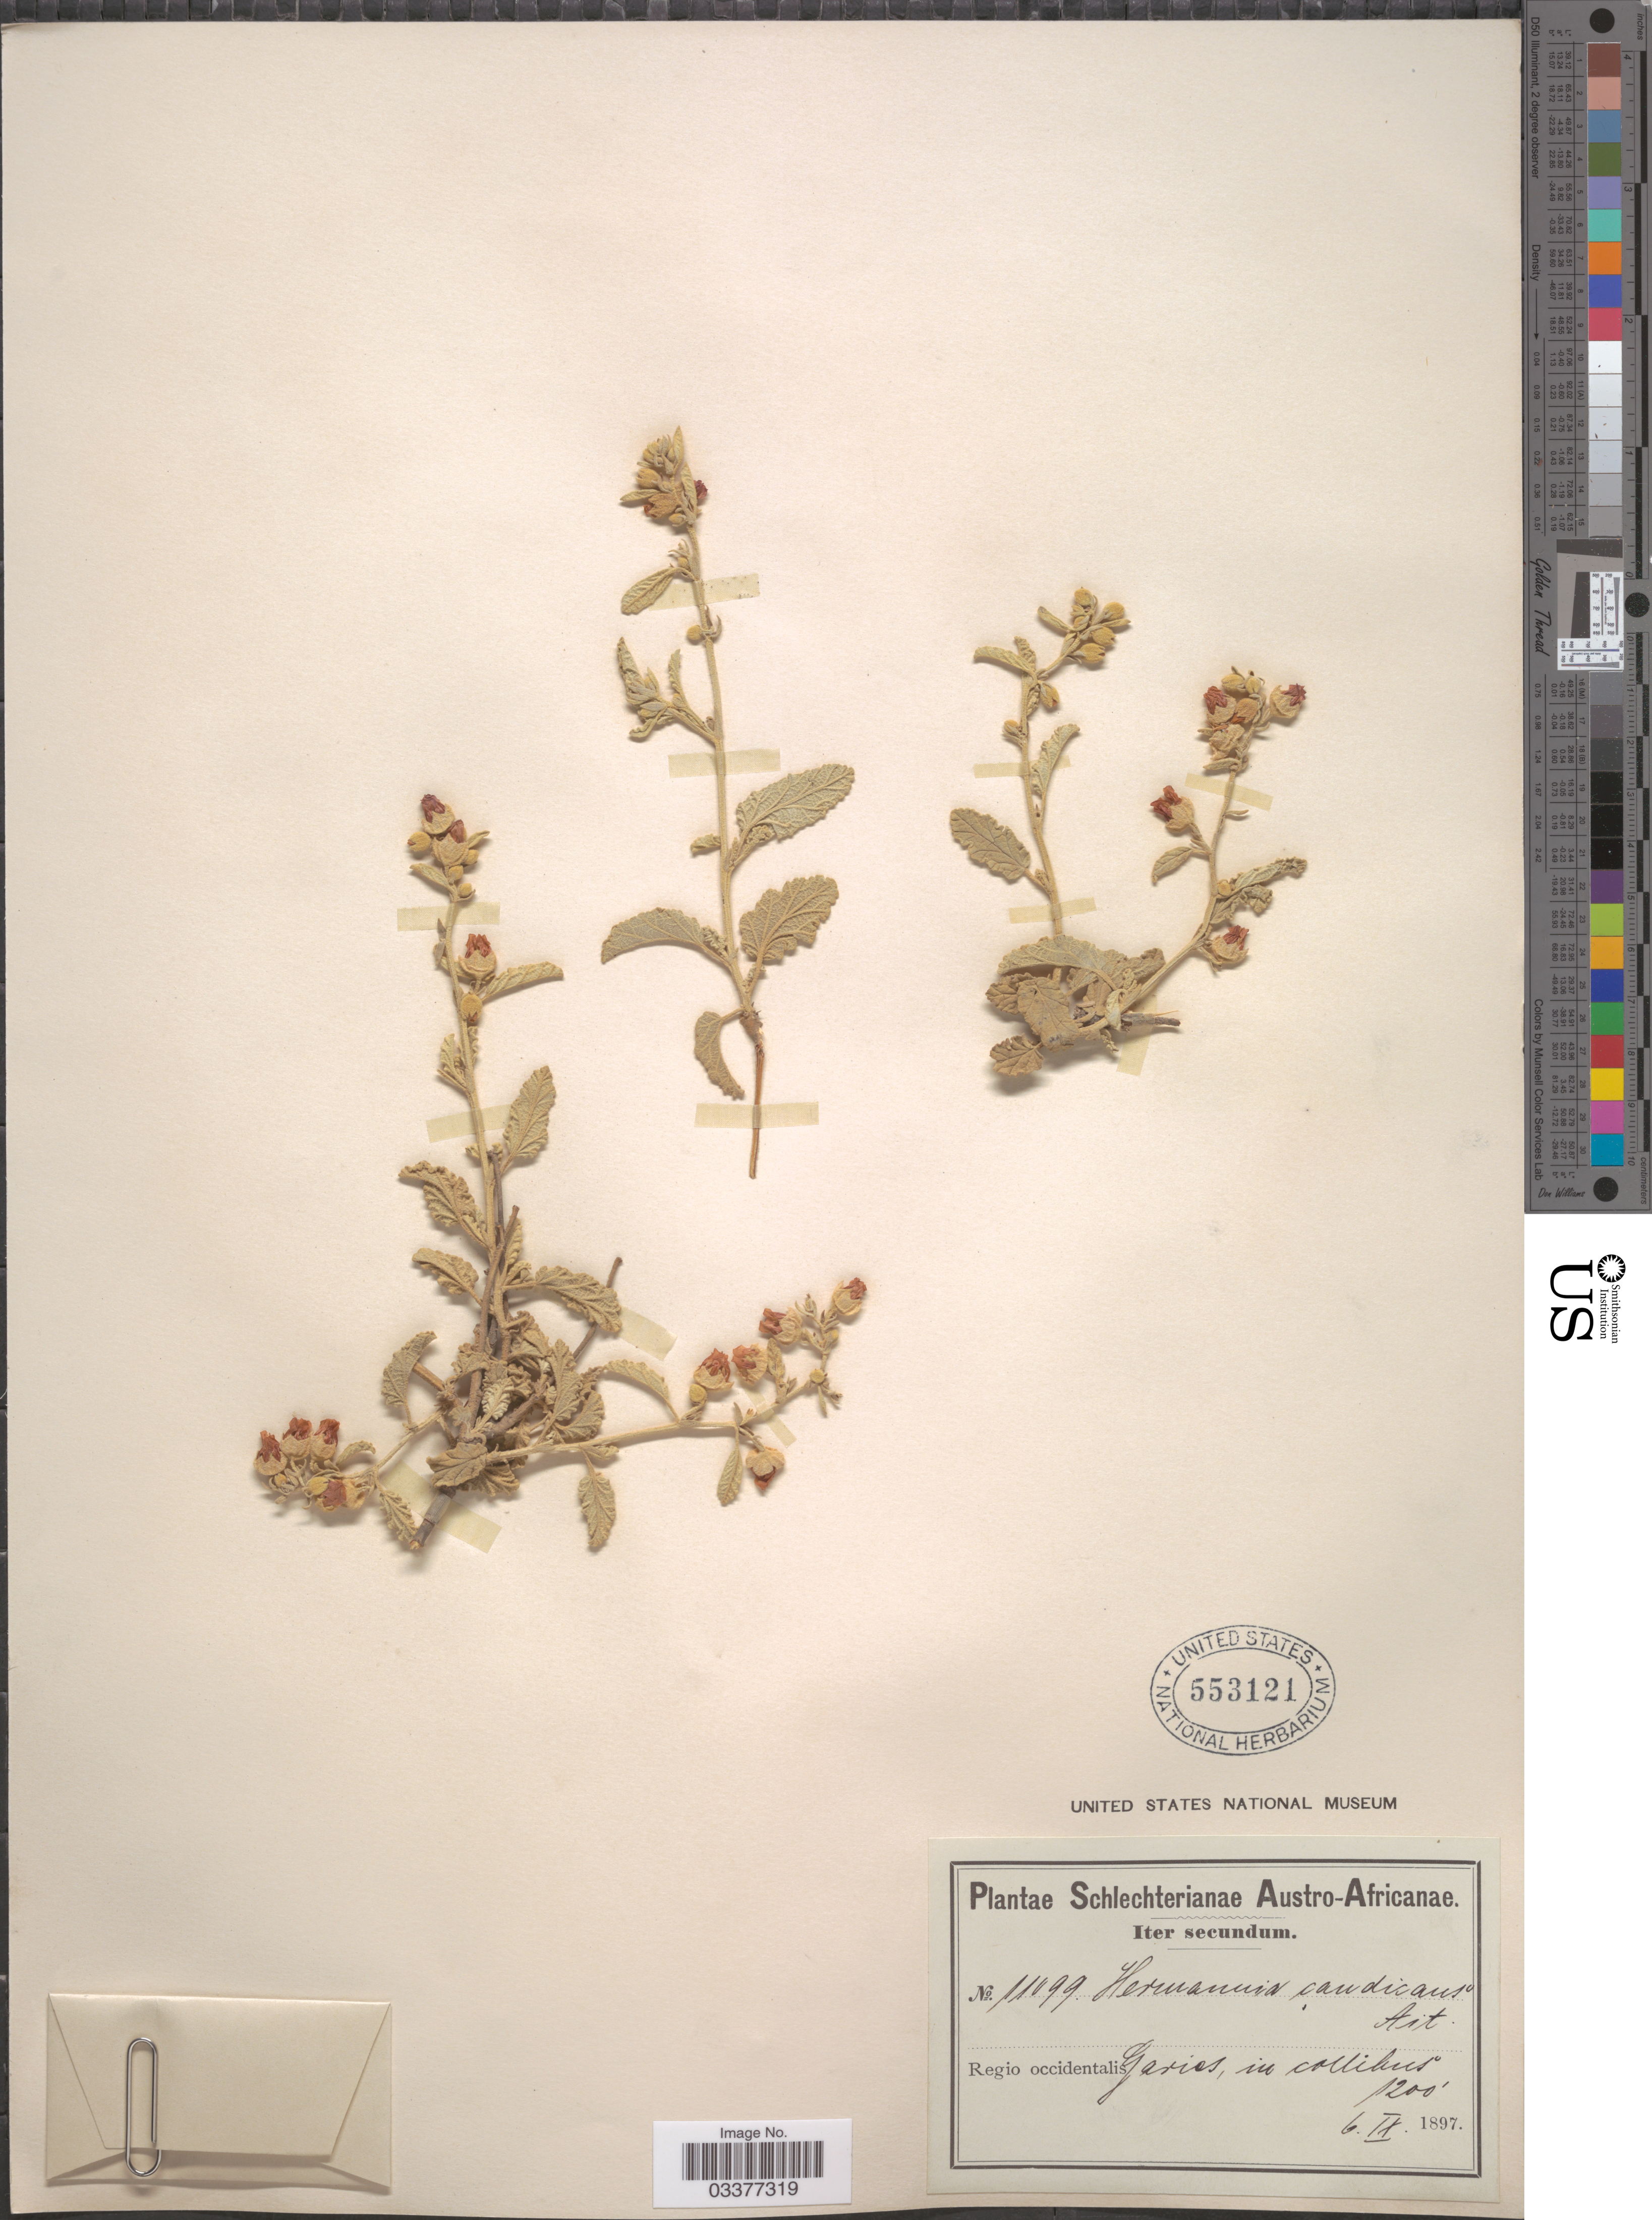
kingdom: Plantae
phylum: Tracheophyta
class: Magnoliopsida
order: Malvales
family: Malvaceae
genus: Hermannia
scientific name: Hermannia candicans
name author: Aiton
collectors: Schlechter, --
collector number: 11099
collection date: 1897-09-06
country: South Africa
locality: Austro-Africanae. Regio occidentalis Garies, in collibus.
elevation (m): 366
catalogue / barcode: US 553121